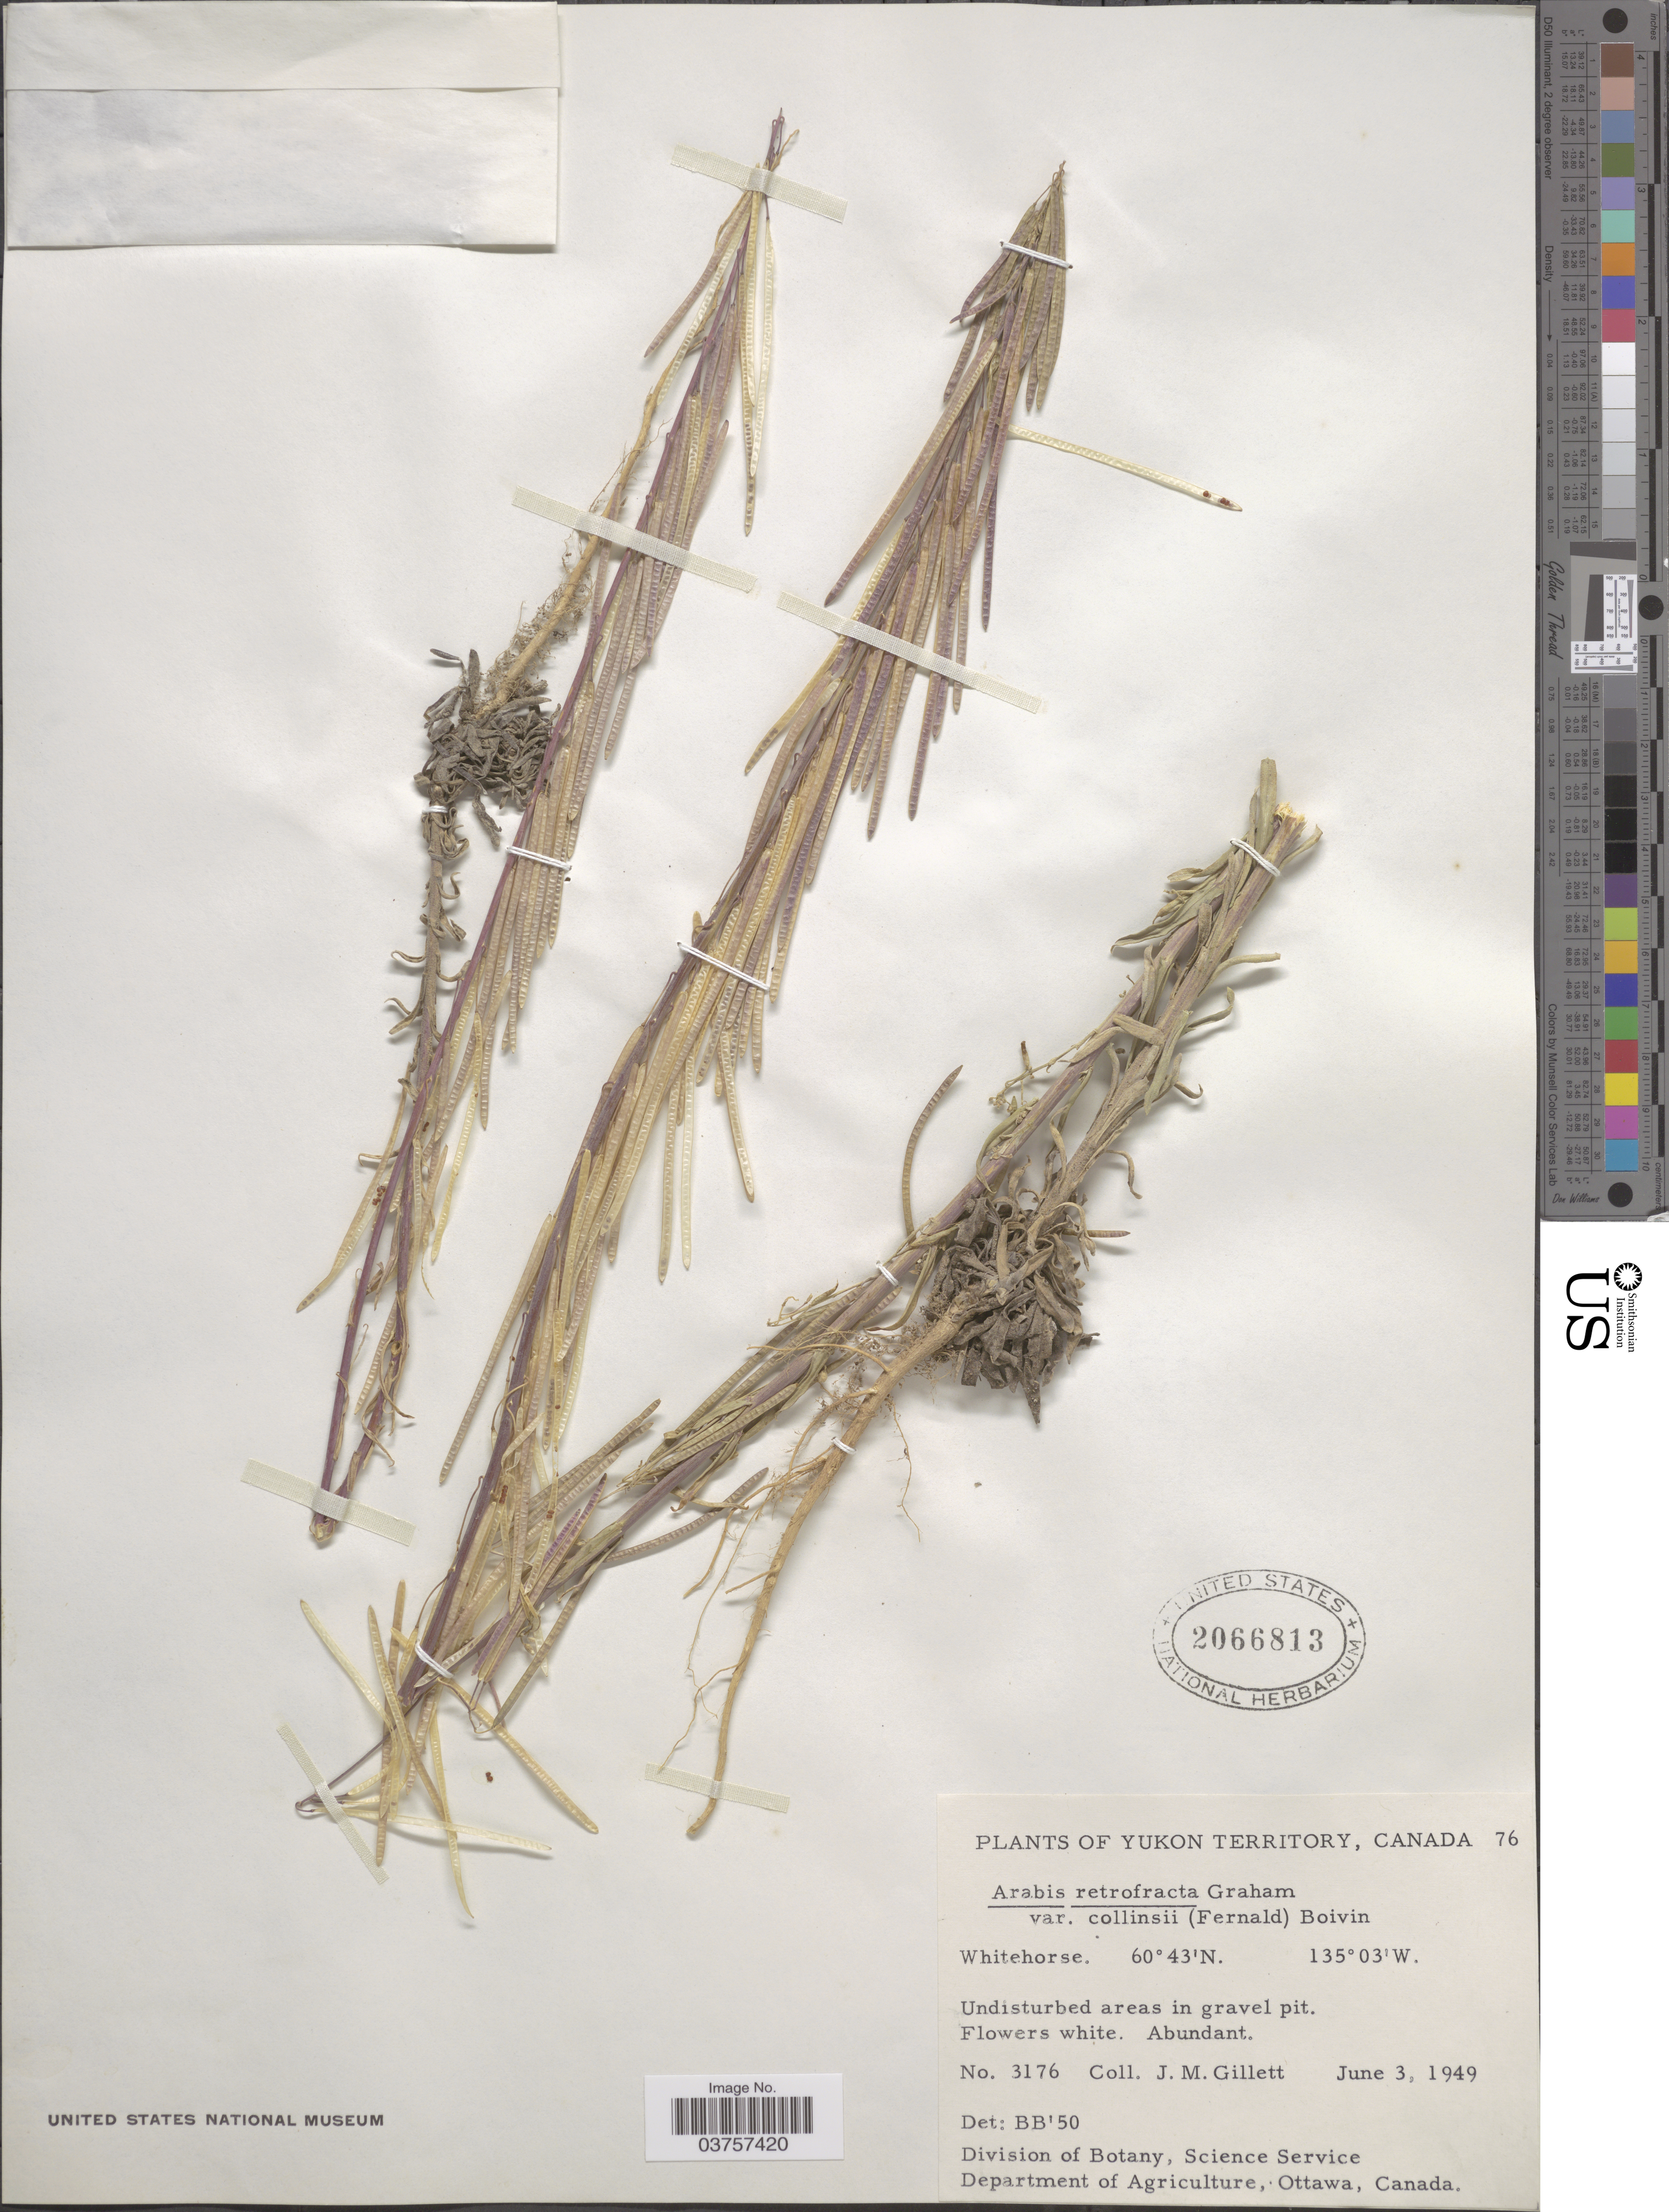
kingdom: Plantae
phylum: Tracheophyta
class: Magnoliopsida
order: Brassicales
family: Brassicaceae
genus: Arabis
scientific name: Arabis holboellii var. collinsii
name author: (Fernald) Rollins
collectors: J. M. Gillett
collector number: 3176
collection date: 1949-06-03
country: Canada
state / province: Yukon Territory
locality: Whitehorse.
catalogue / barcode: US 2066813